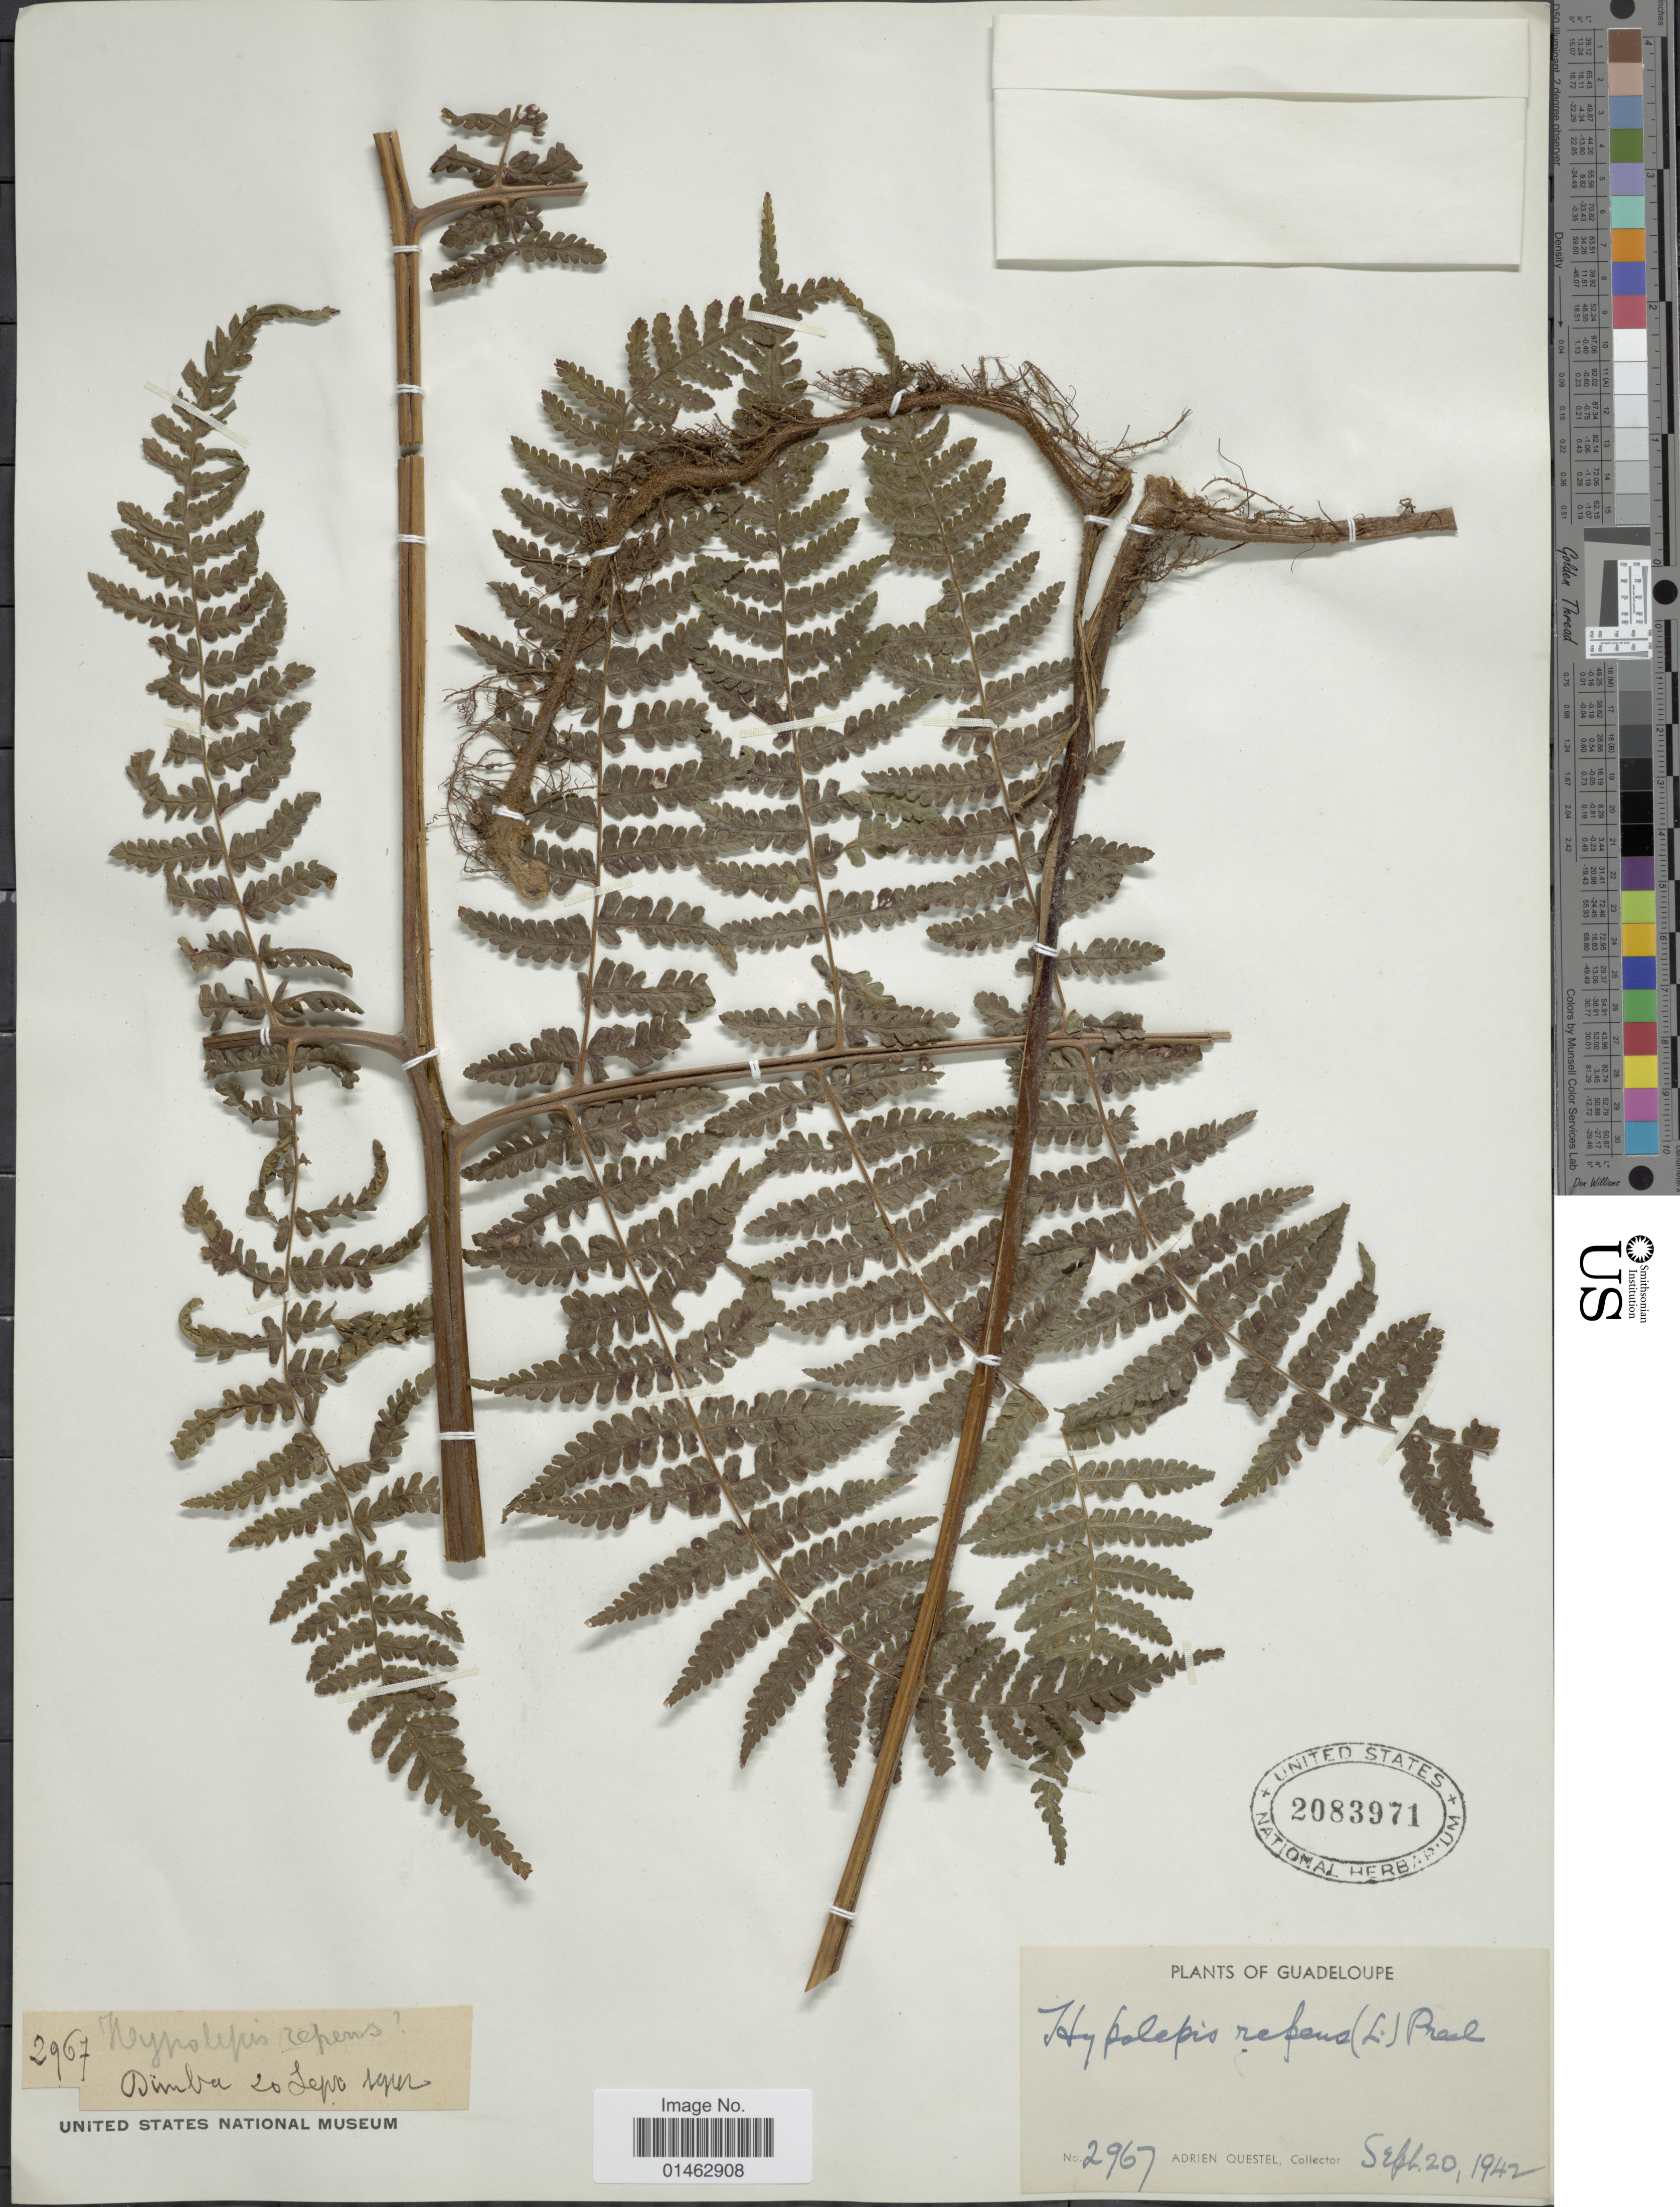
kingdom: Plantae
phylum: Tracheophyta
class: Polypodiopsida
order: Polypodiales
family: Dennstaedtiaceae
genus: Hypolepis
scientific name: Hypolepis repens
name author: (L.) C. Presl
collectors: A. Questel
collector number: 2967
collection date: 1942-09-20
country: Guadeloupe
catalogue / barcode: US 2083971